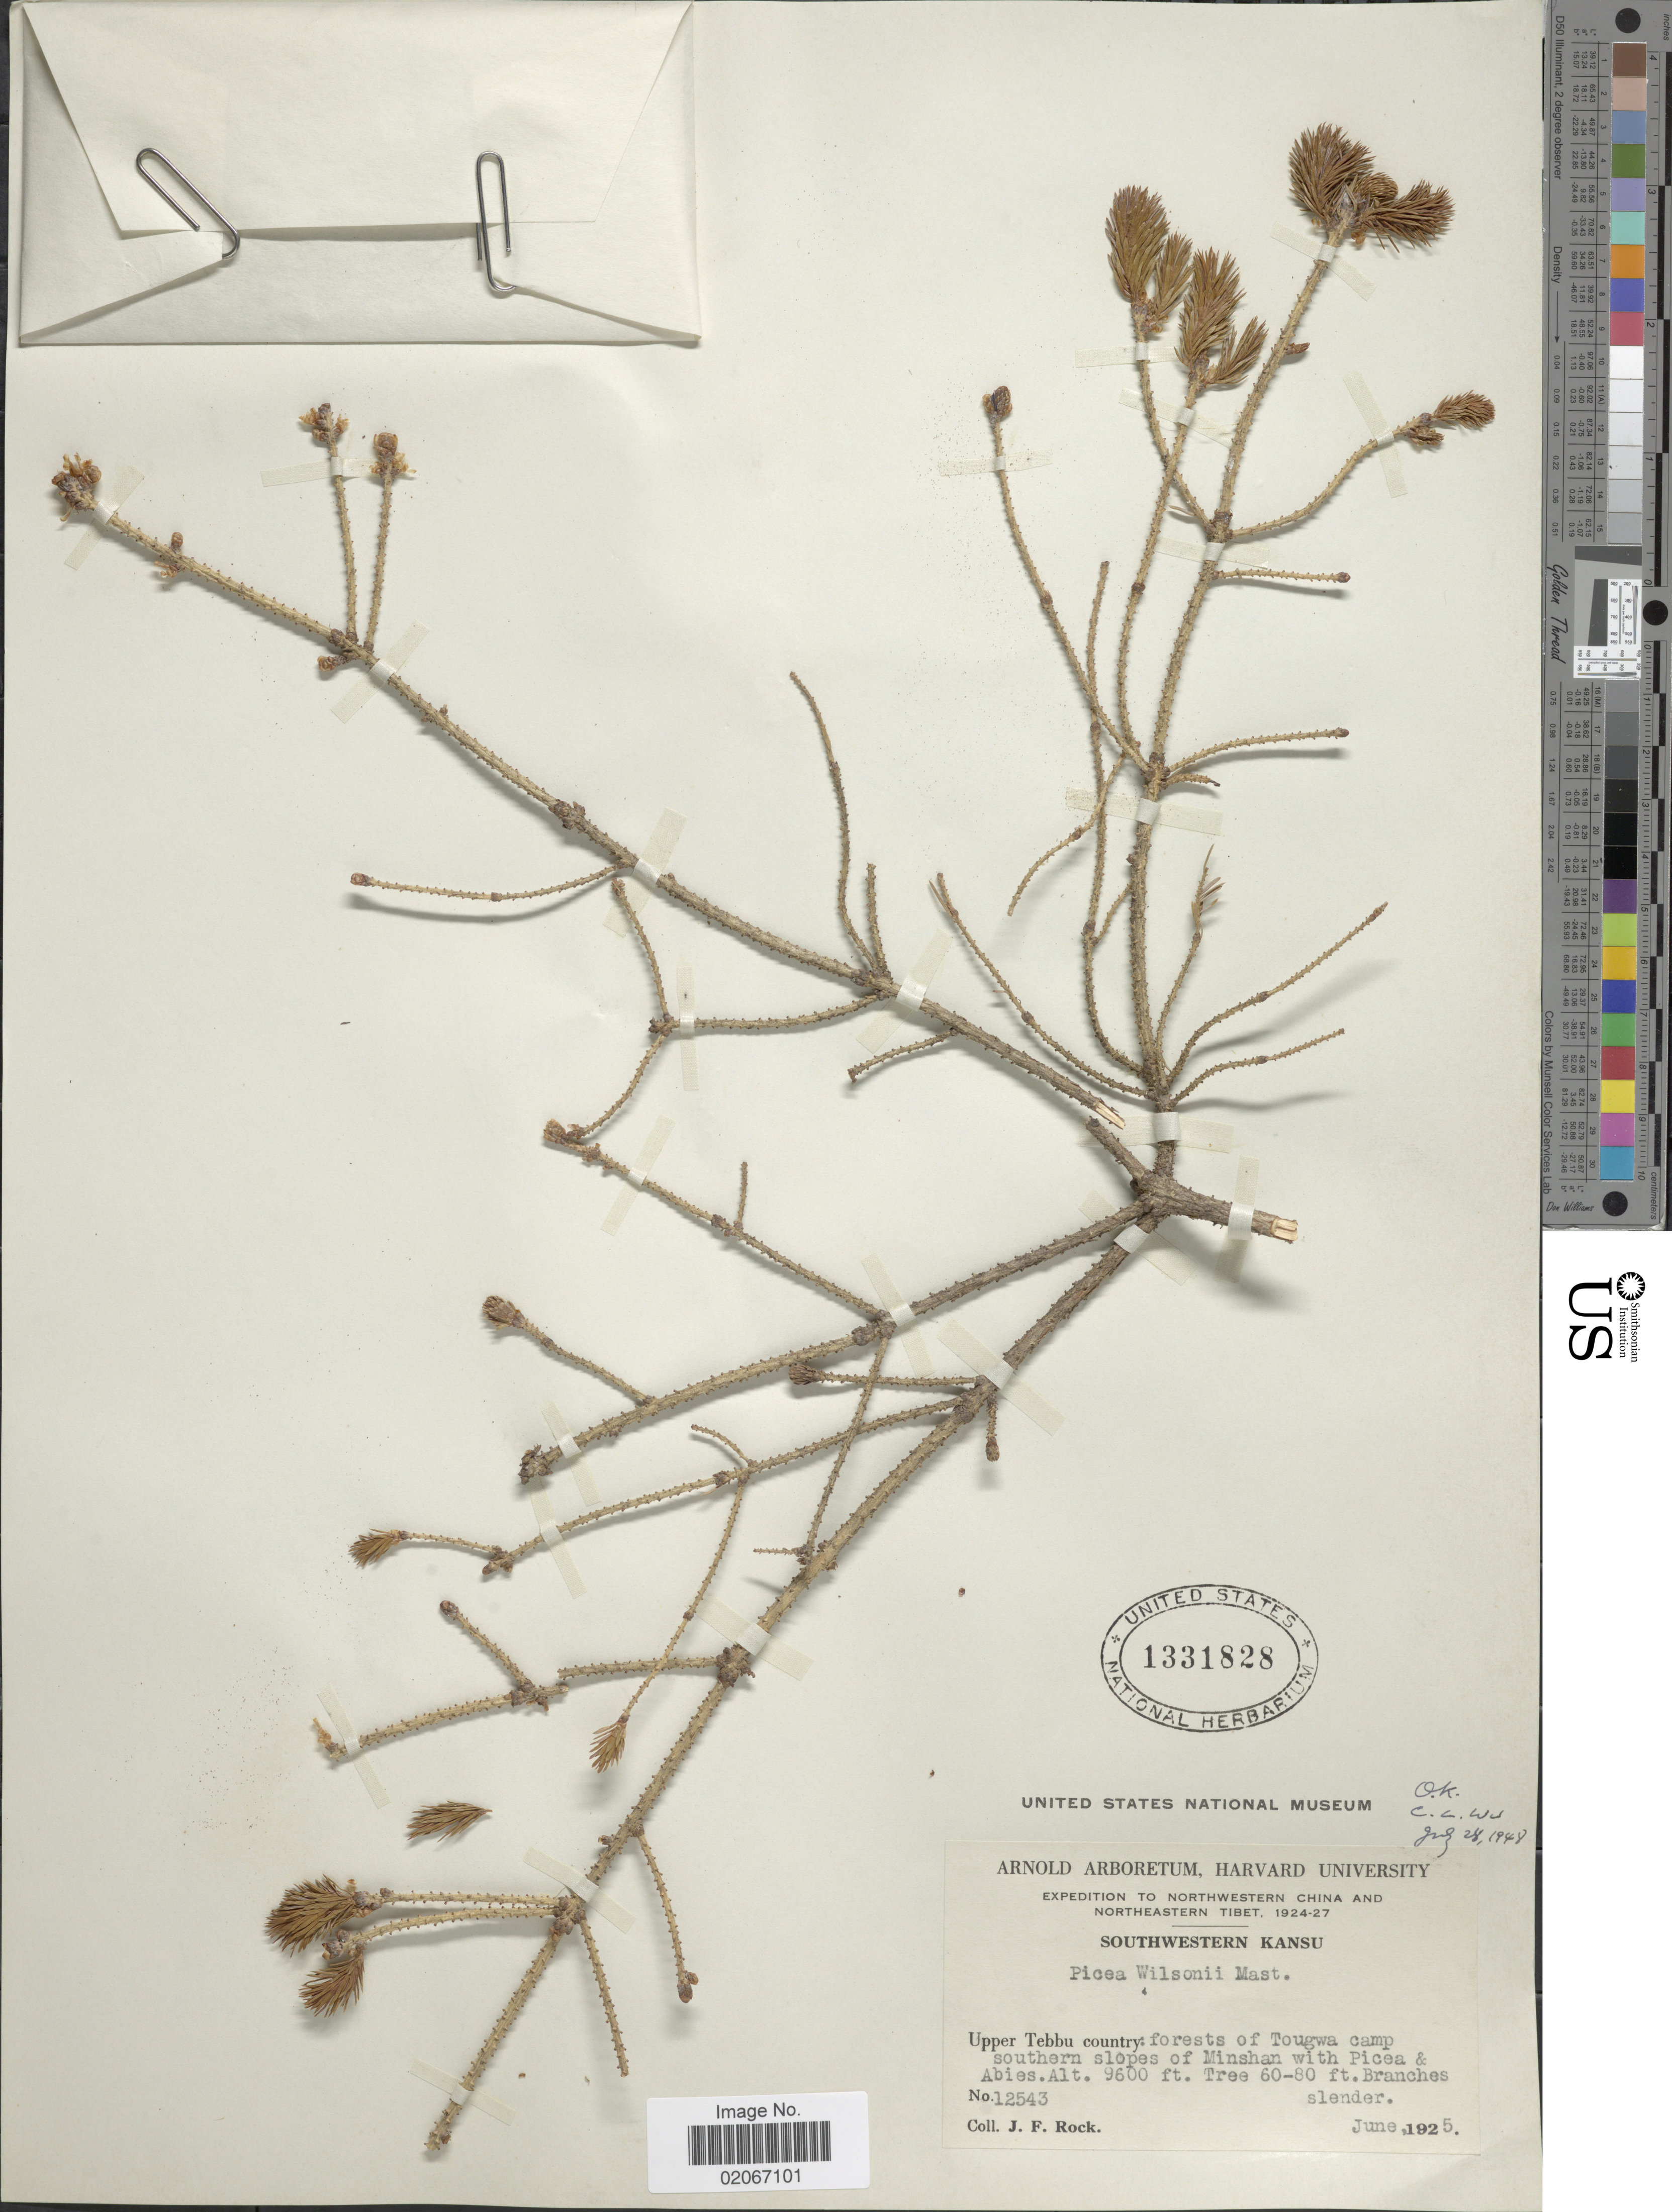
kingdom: Plantae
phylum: Tracheophyta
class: Pinopsida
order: Pinales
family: Pinaceae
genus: Picea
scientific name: Picea wilsonii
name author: Mast.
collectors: J. Rock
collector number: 12543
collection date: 1925-06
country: China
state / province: Gansu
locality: Northwestern China and Northeastern Tibet. Southwestern Kansu. Upper Tebbu country: forests of tougwa camp southern slopes of Minshan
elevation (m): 2926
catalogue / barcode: US 1331828